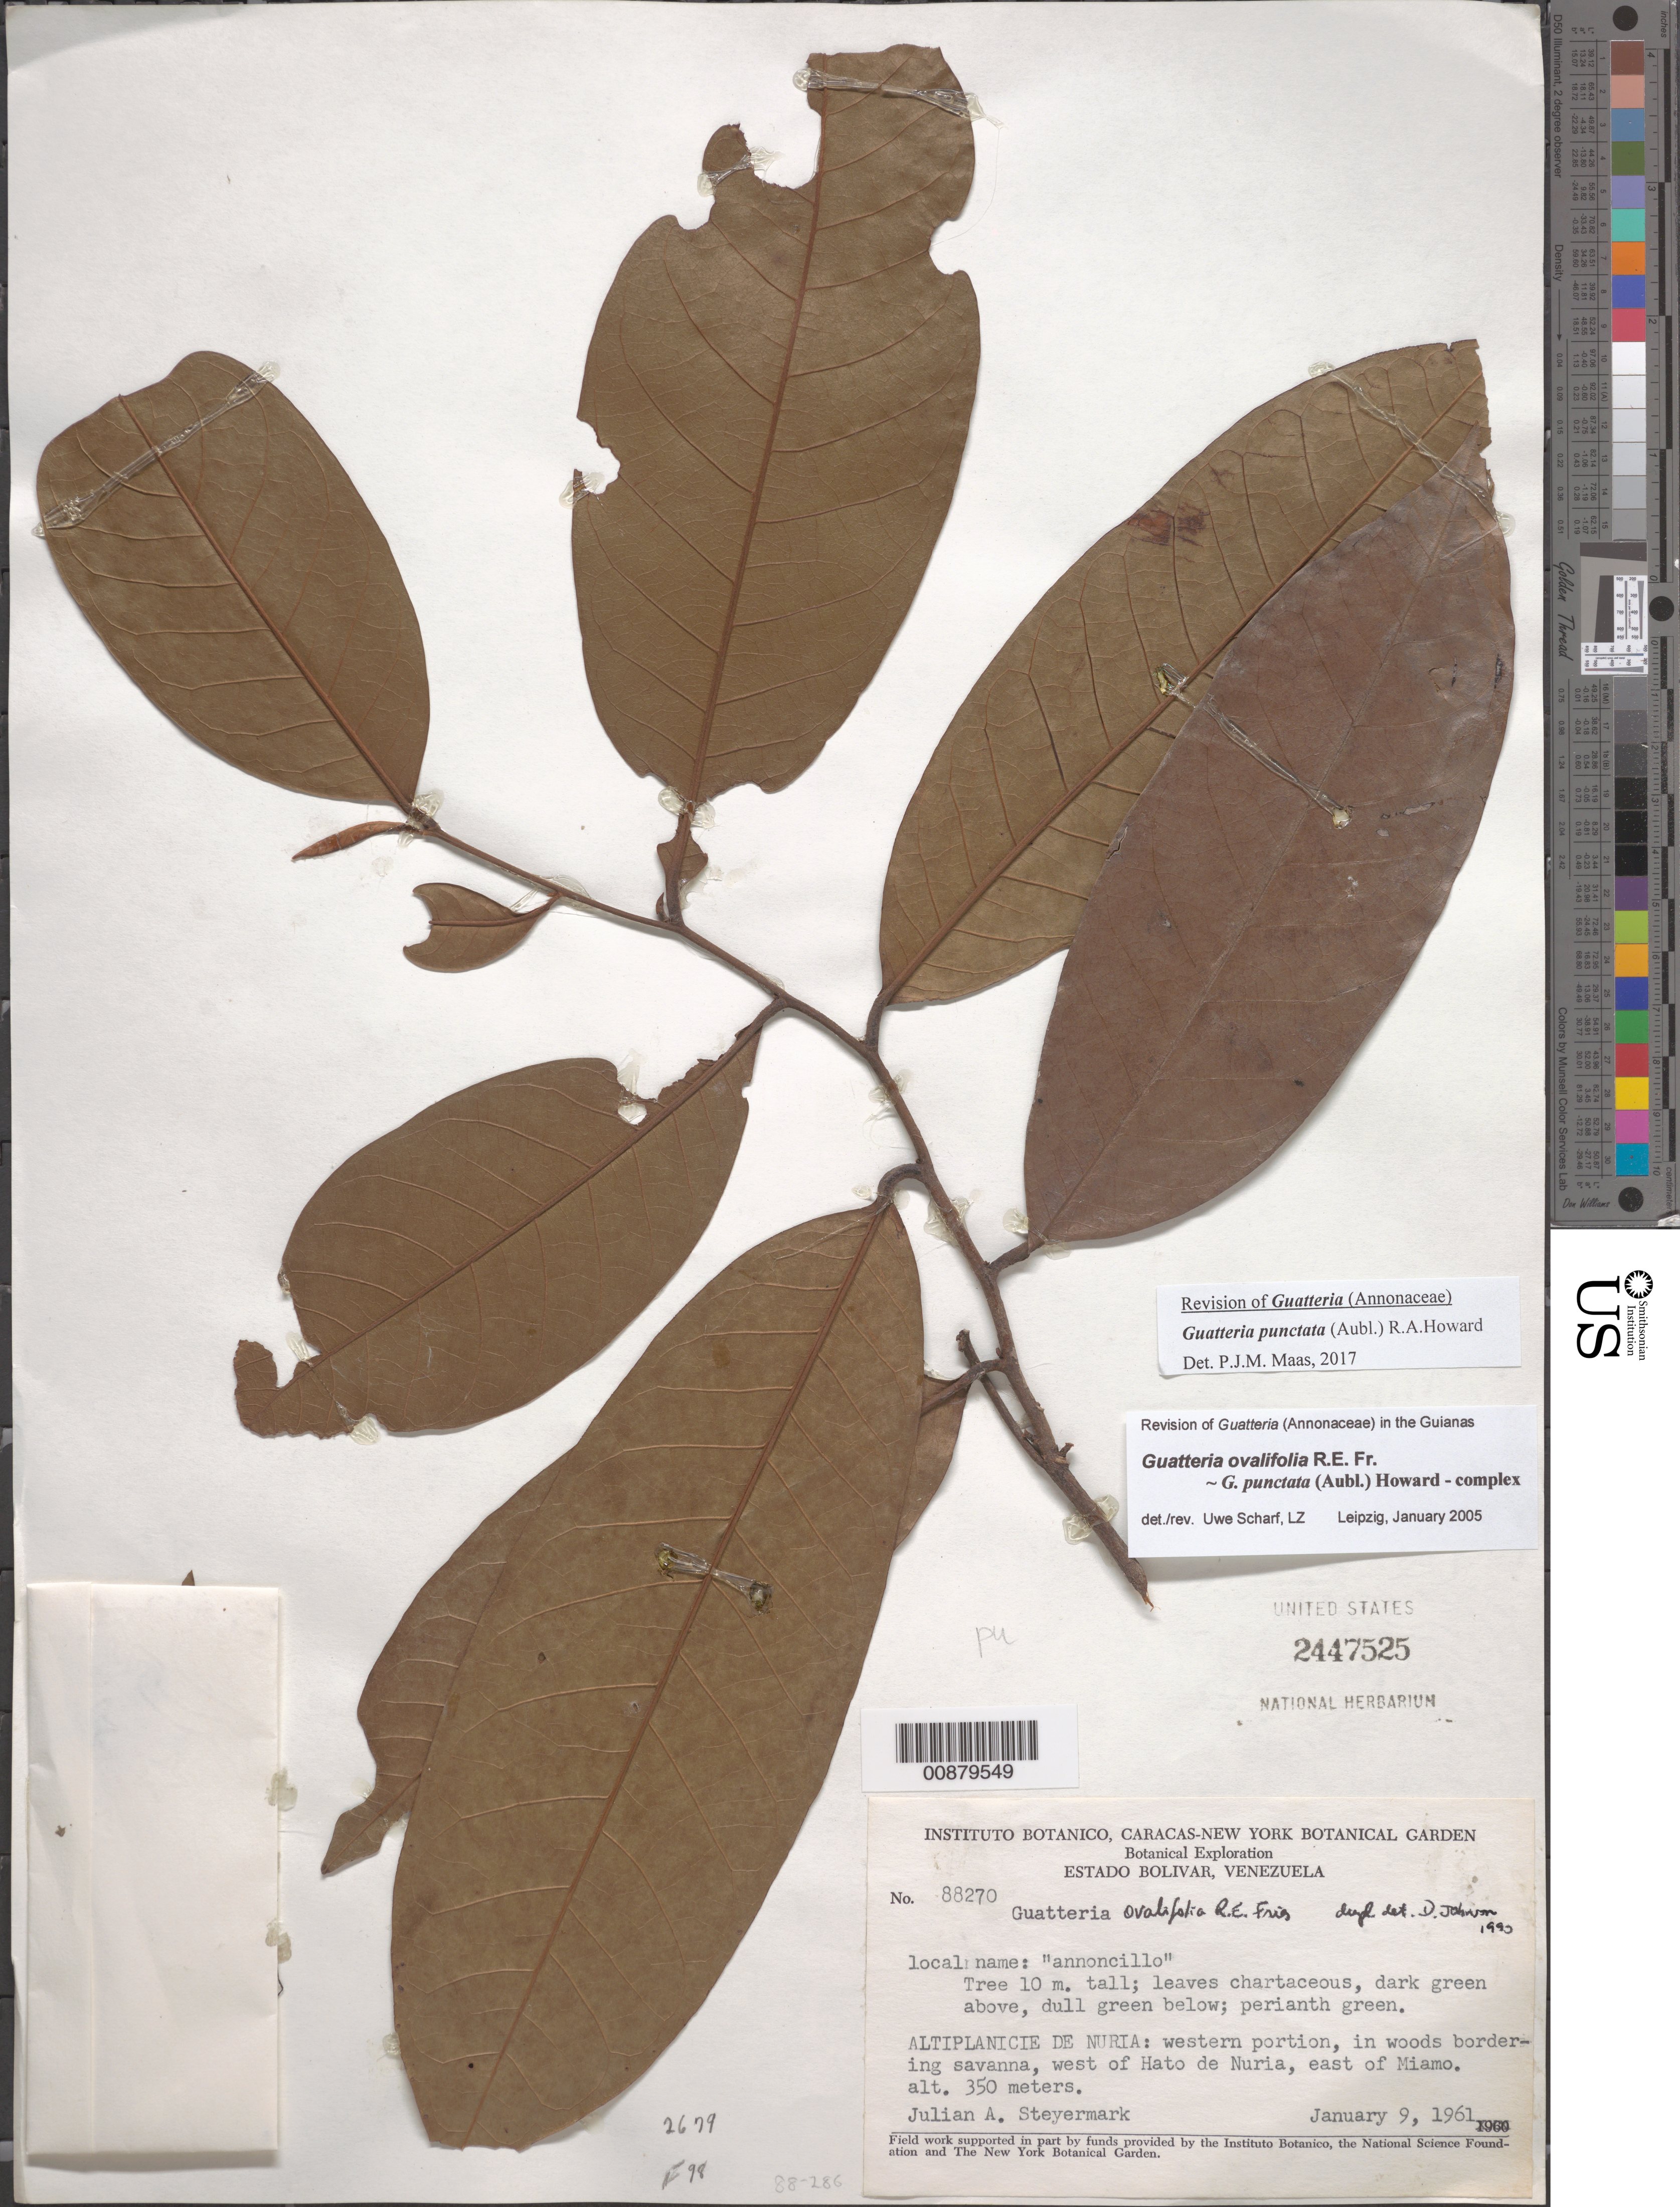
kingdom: Plantae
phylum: Tracheophyta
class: Magnoliopsida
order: Magnoliales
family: Annonaceae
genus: Guatteria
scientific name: Guatteria punctata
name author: (Aubl.) R.A. Howard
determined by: Maas, Paul J.; Maas, H.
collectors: J. Steyermark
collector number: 88270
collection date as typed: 9-Jan-61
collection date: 1961-01-09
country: Venezuela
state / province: Bolívar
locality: Altiplanicie de Nuria, western portion, W of Hato de Nuria, E of Miamo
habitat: Woods bordering savanna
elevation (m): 350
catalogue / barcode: US 2447525